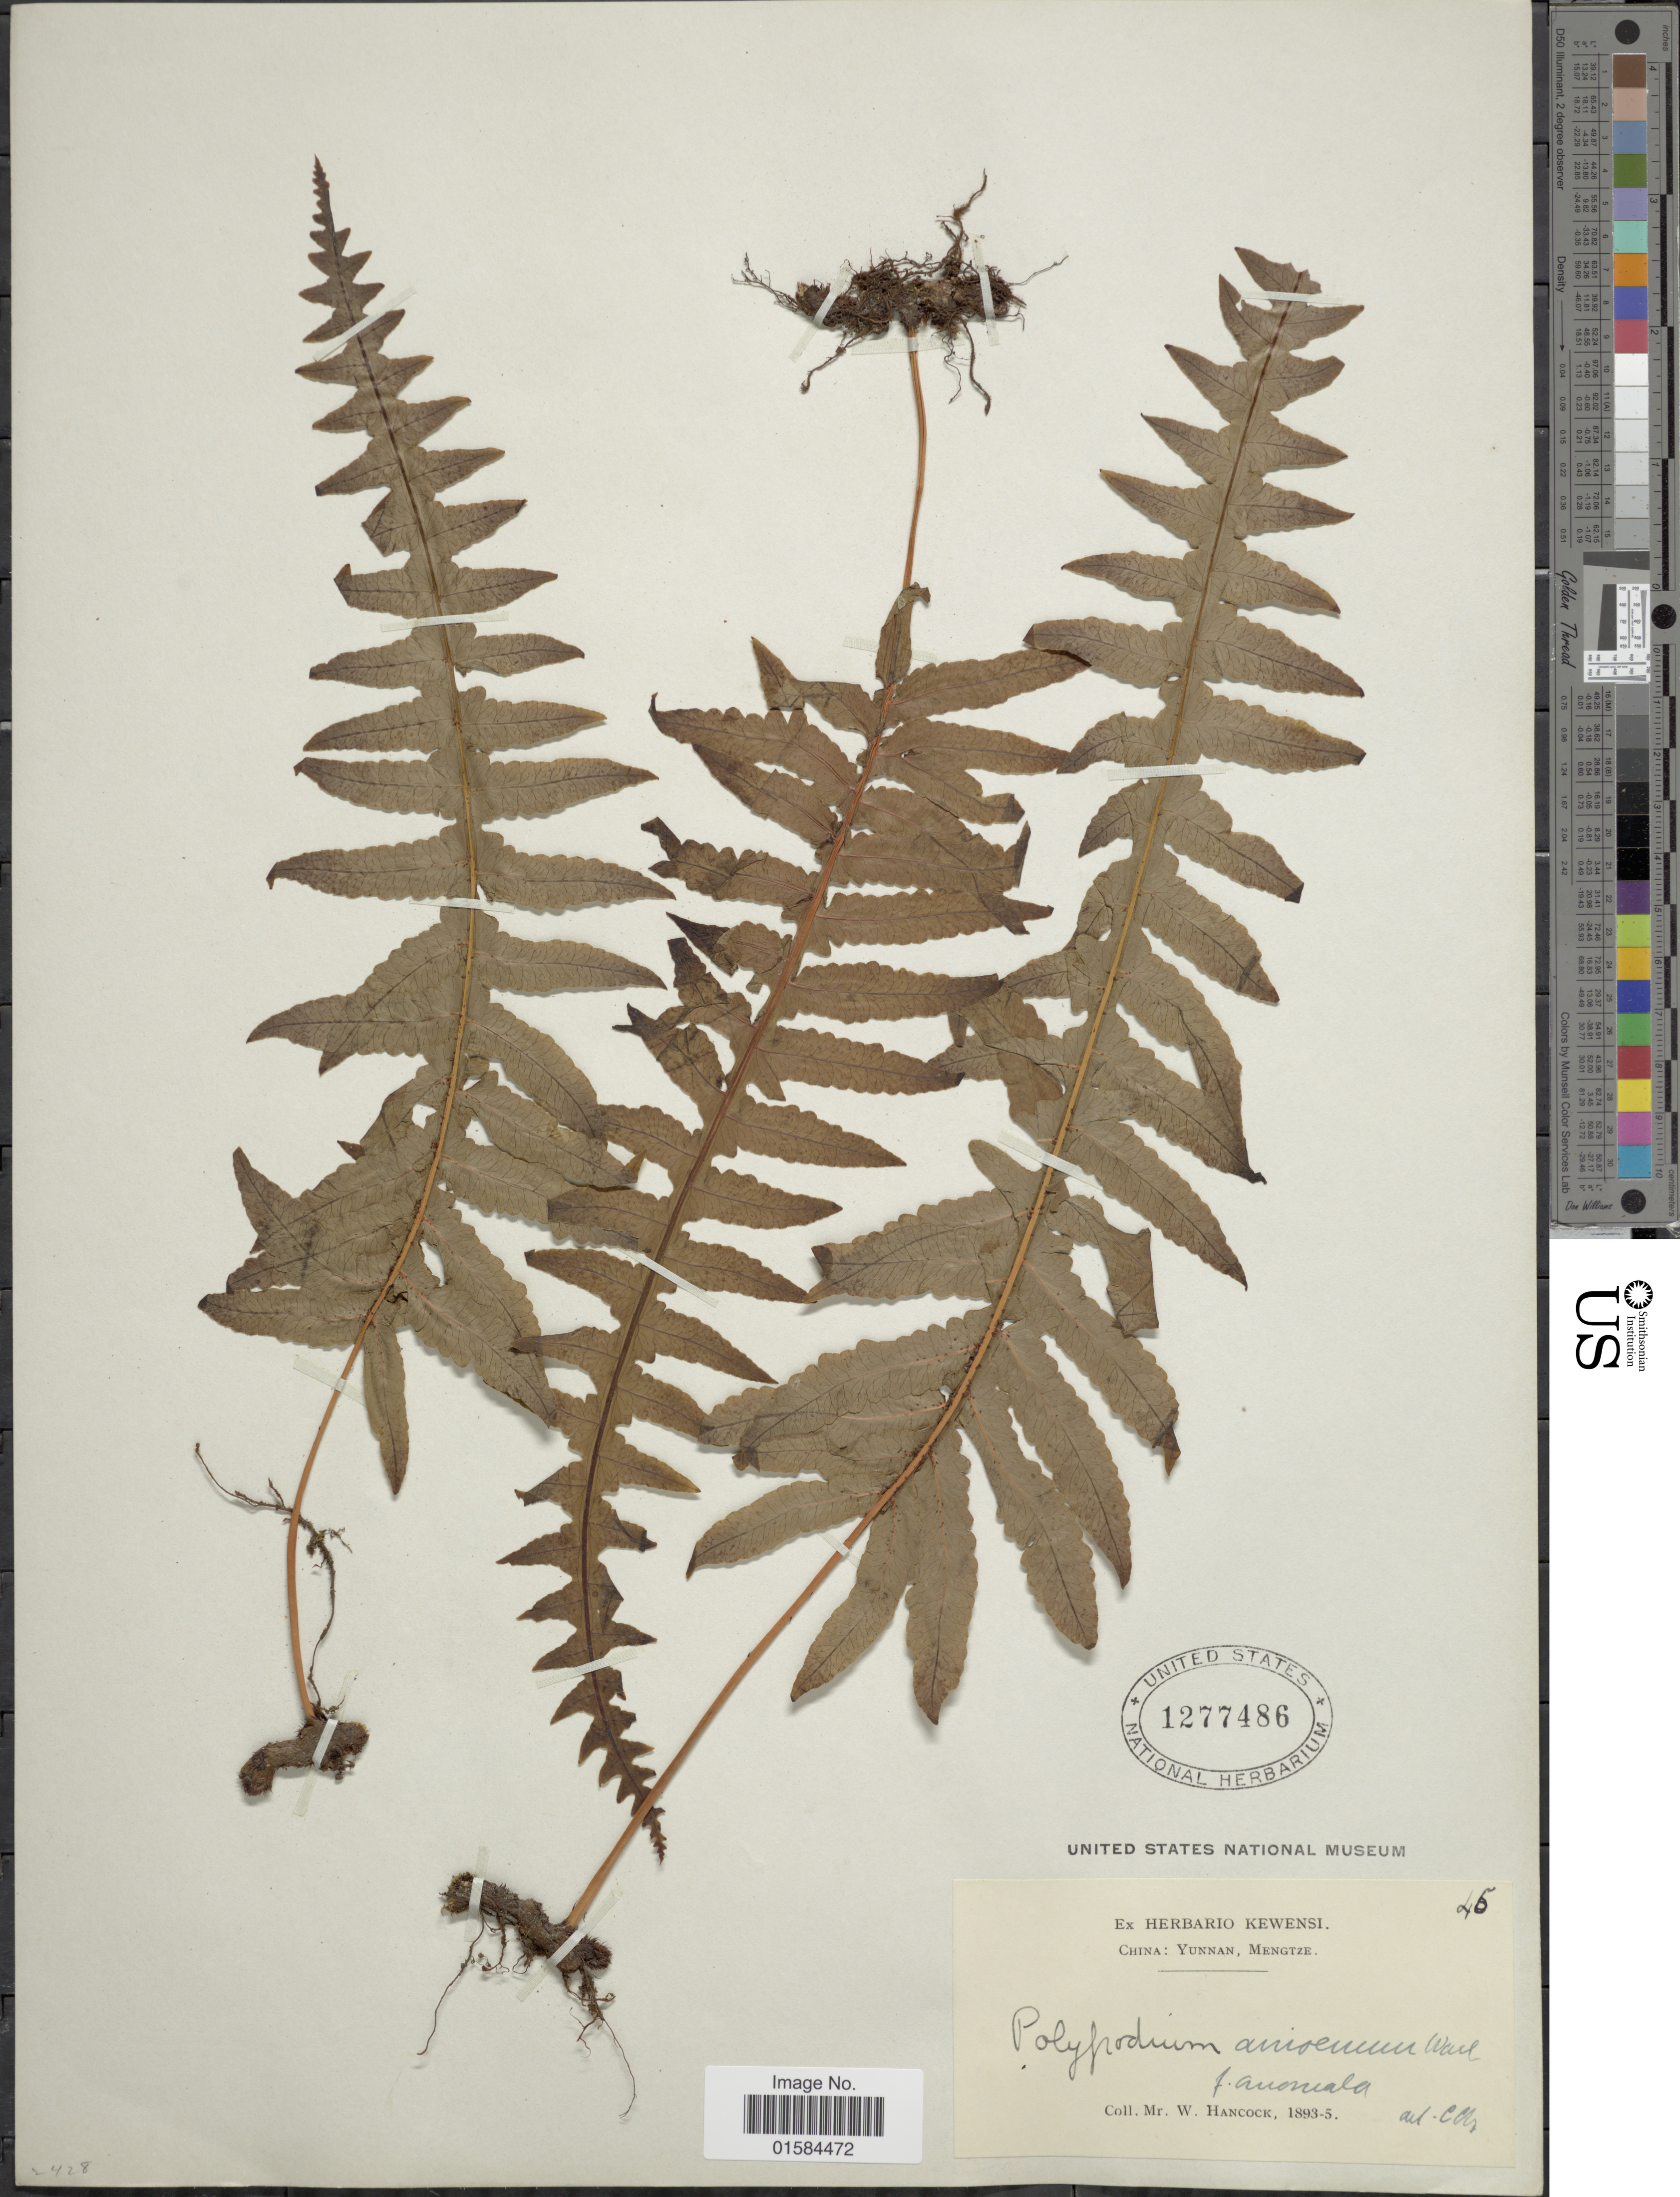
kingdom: Plantae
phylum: Tracheophyta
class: Polypodiopsida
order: Polypodiales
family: Polypodiaceae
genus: Goniophlebium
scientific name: Goniophlebium amoenum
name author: (Wall. ex Mett.) J. Sm.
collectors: W. Hancock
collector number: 45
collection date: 1893/1895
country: China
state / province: Yunnan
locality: China: Yunnan, Mengtze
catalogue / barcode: US 1277486